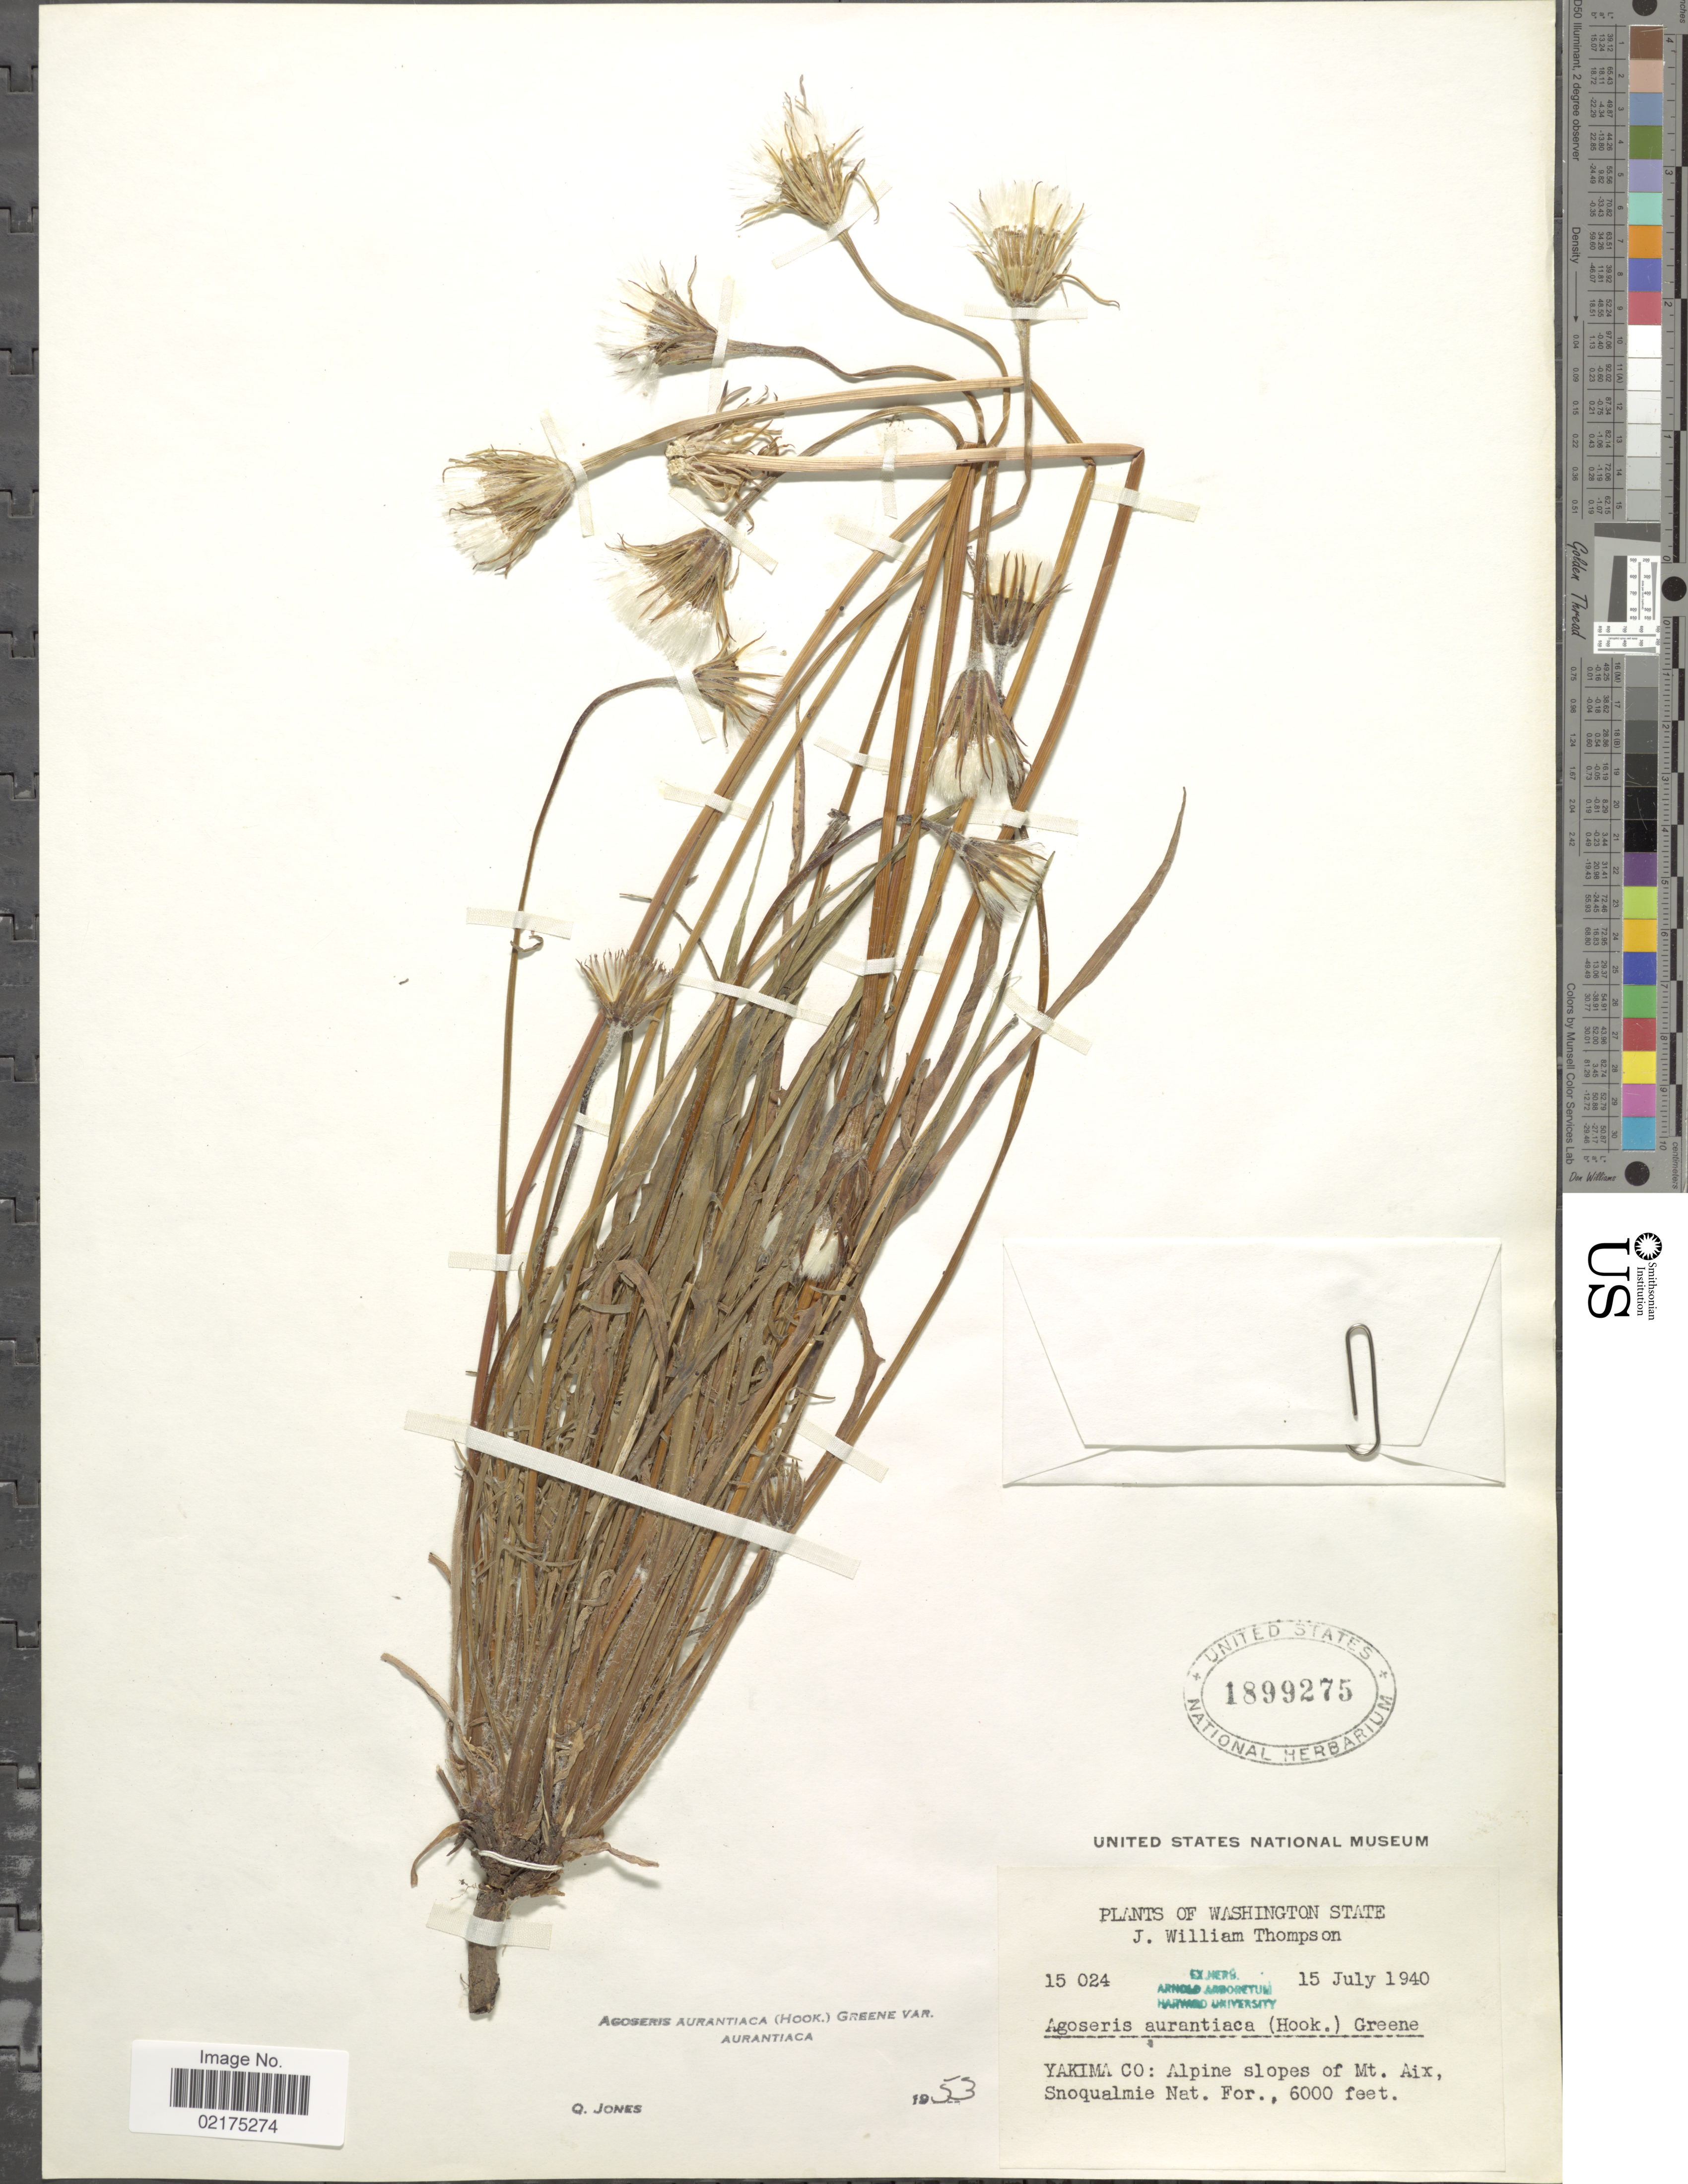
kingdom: Plantae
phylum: Tracheophyta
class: Magnoliopsida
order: Asterales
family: Asteraceae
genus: Agoseris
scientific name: Agoseris aurantiaca var. aurantiaca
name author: (Hook.) Greene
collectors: J. W. Thompson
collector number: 15024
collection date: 1940-07-15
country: United States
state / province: Washington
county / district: Yakima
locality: Yakima Co.: Alpine slopes of Mt. Aix, Snoqualmie Nat. For.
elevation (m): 1829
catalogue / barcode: US 1899275